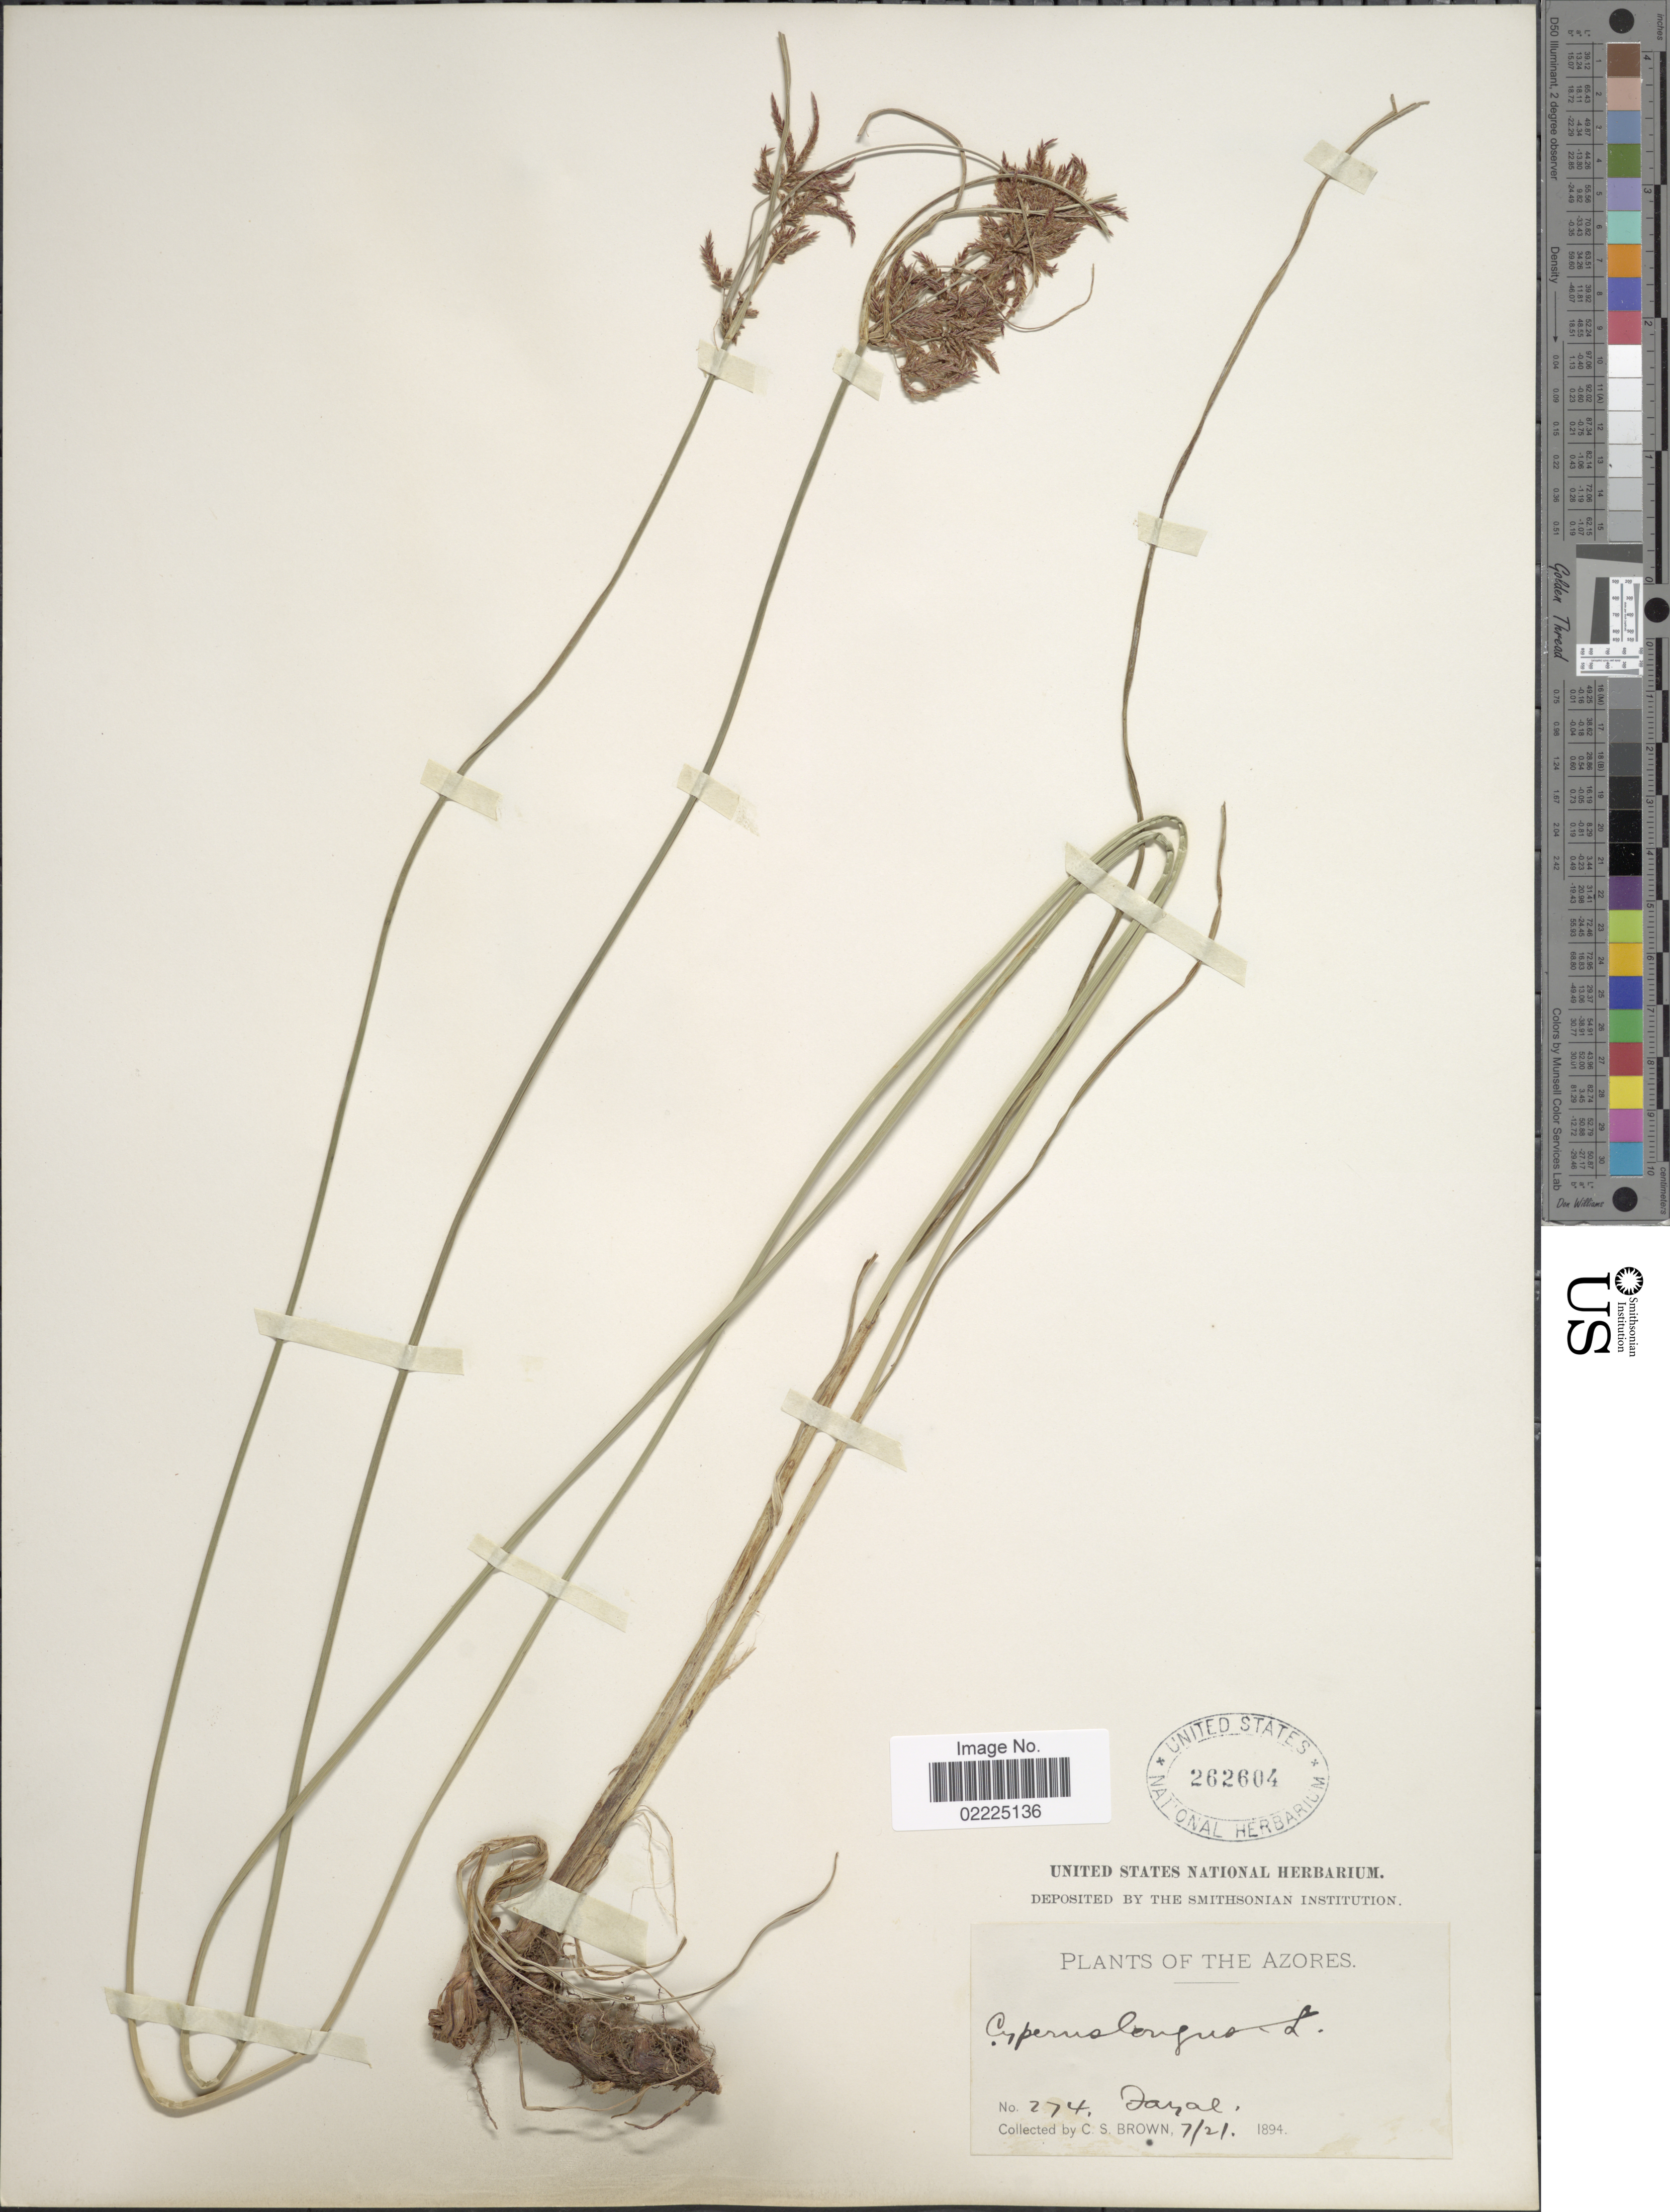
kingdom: Plantae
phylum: Tracheophyta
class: Liliopsida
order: Poales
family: Cyperaceae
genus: Cyperus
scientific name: Cyperus longus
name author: L.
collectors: C. S. Brown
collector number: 274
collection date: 1894-07-21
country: Portugal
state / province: Azores (Aut. Reg.)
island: Faial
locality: Fayal [interpreted]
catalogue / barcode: US 262604